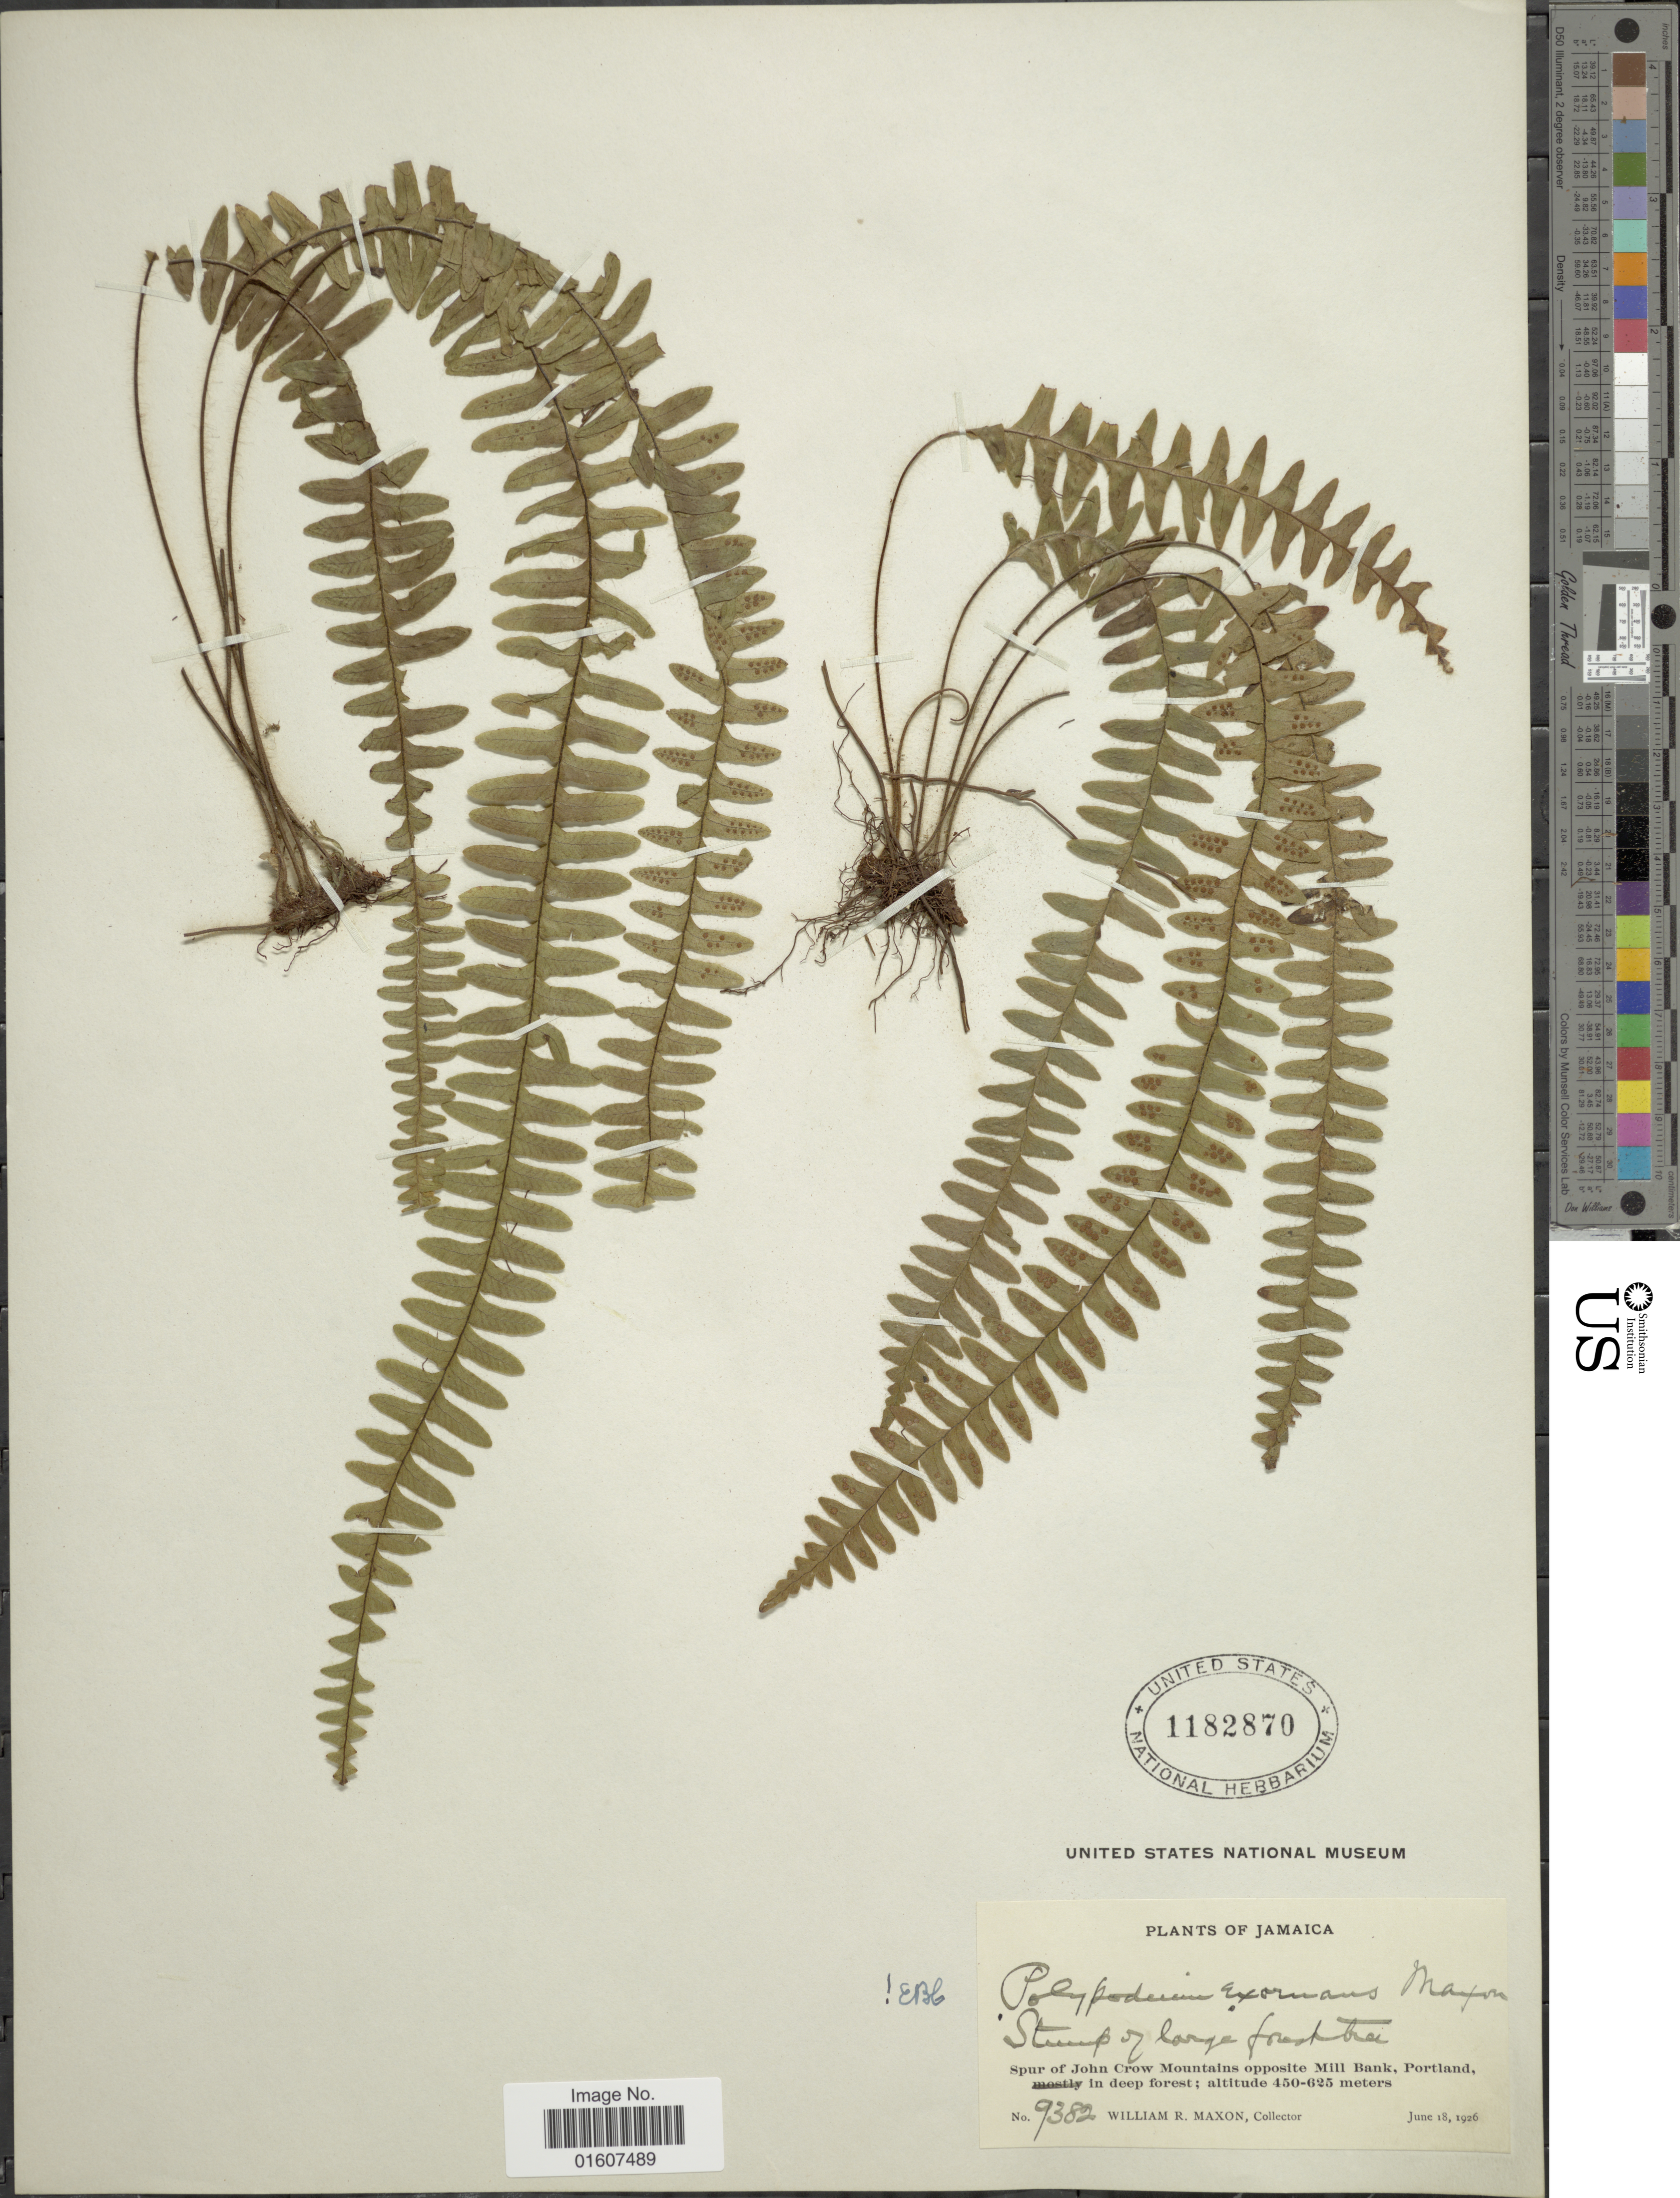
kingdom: Plantae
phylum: Tracheophyta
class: Polypodiopsida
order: Polypodiales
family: Polypodiaceae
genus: Terpsichore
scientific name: Terpsichore exornans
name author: (Maxon) A.R. Sm.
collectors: W. R. Maxon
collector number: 9382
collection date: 1926-06-18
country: Jamaica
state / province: Portland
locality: Spur of John Crow Mountains opposite Mill Bank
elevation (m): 450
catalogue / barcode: US 1182870